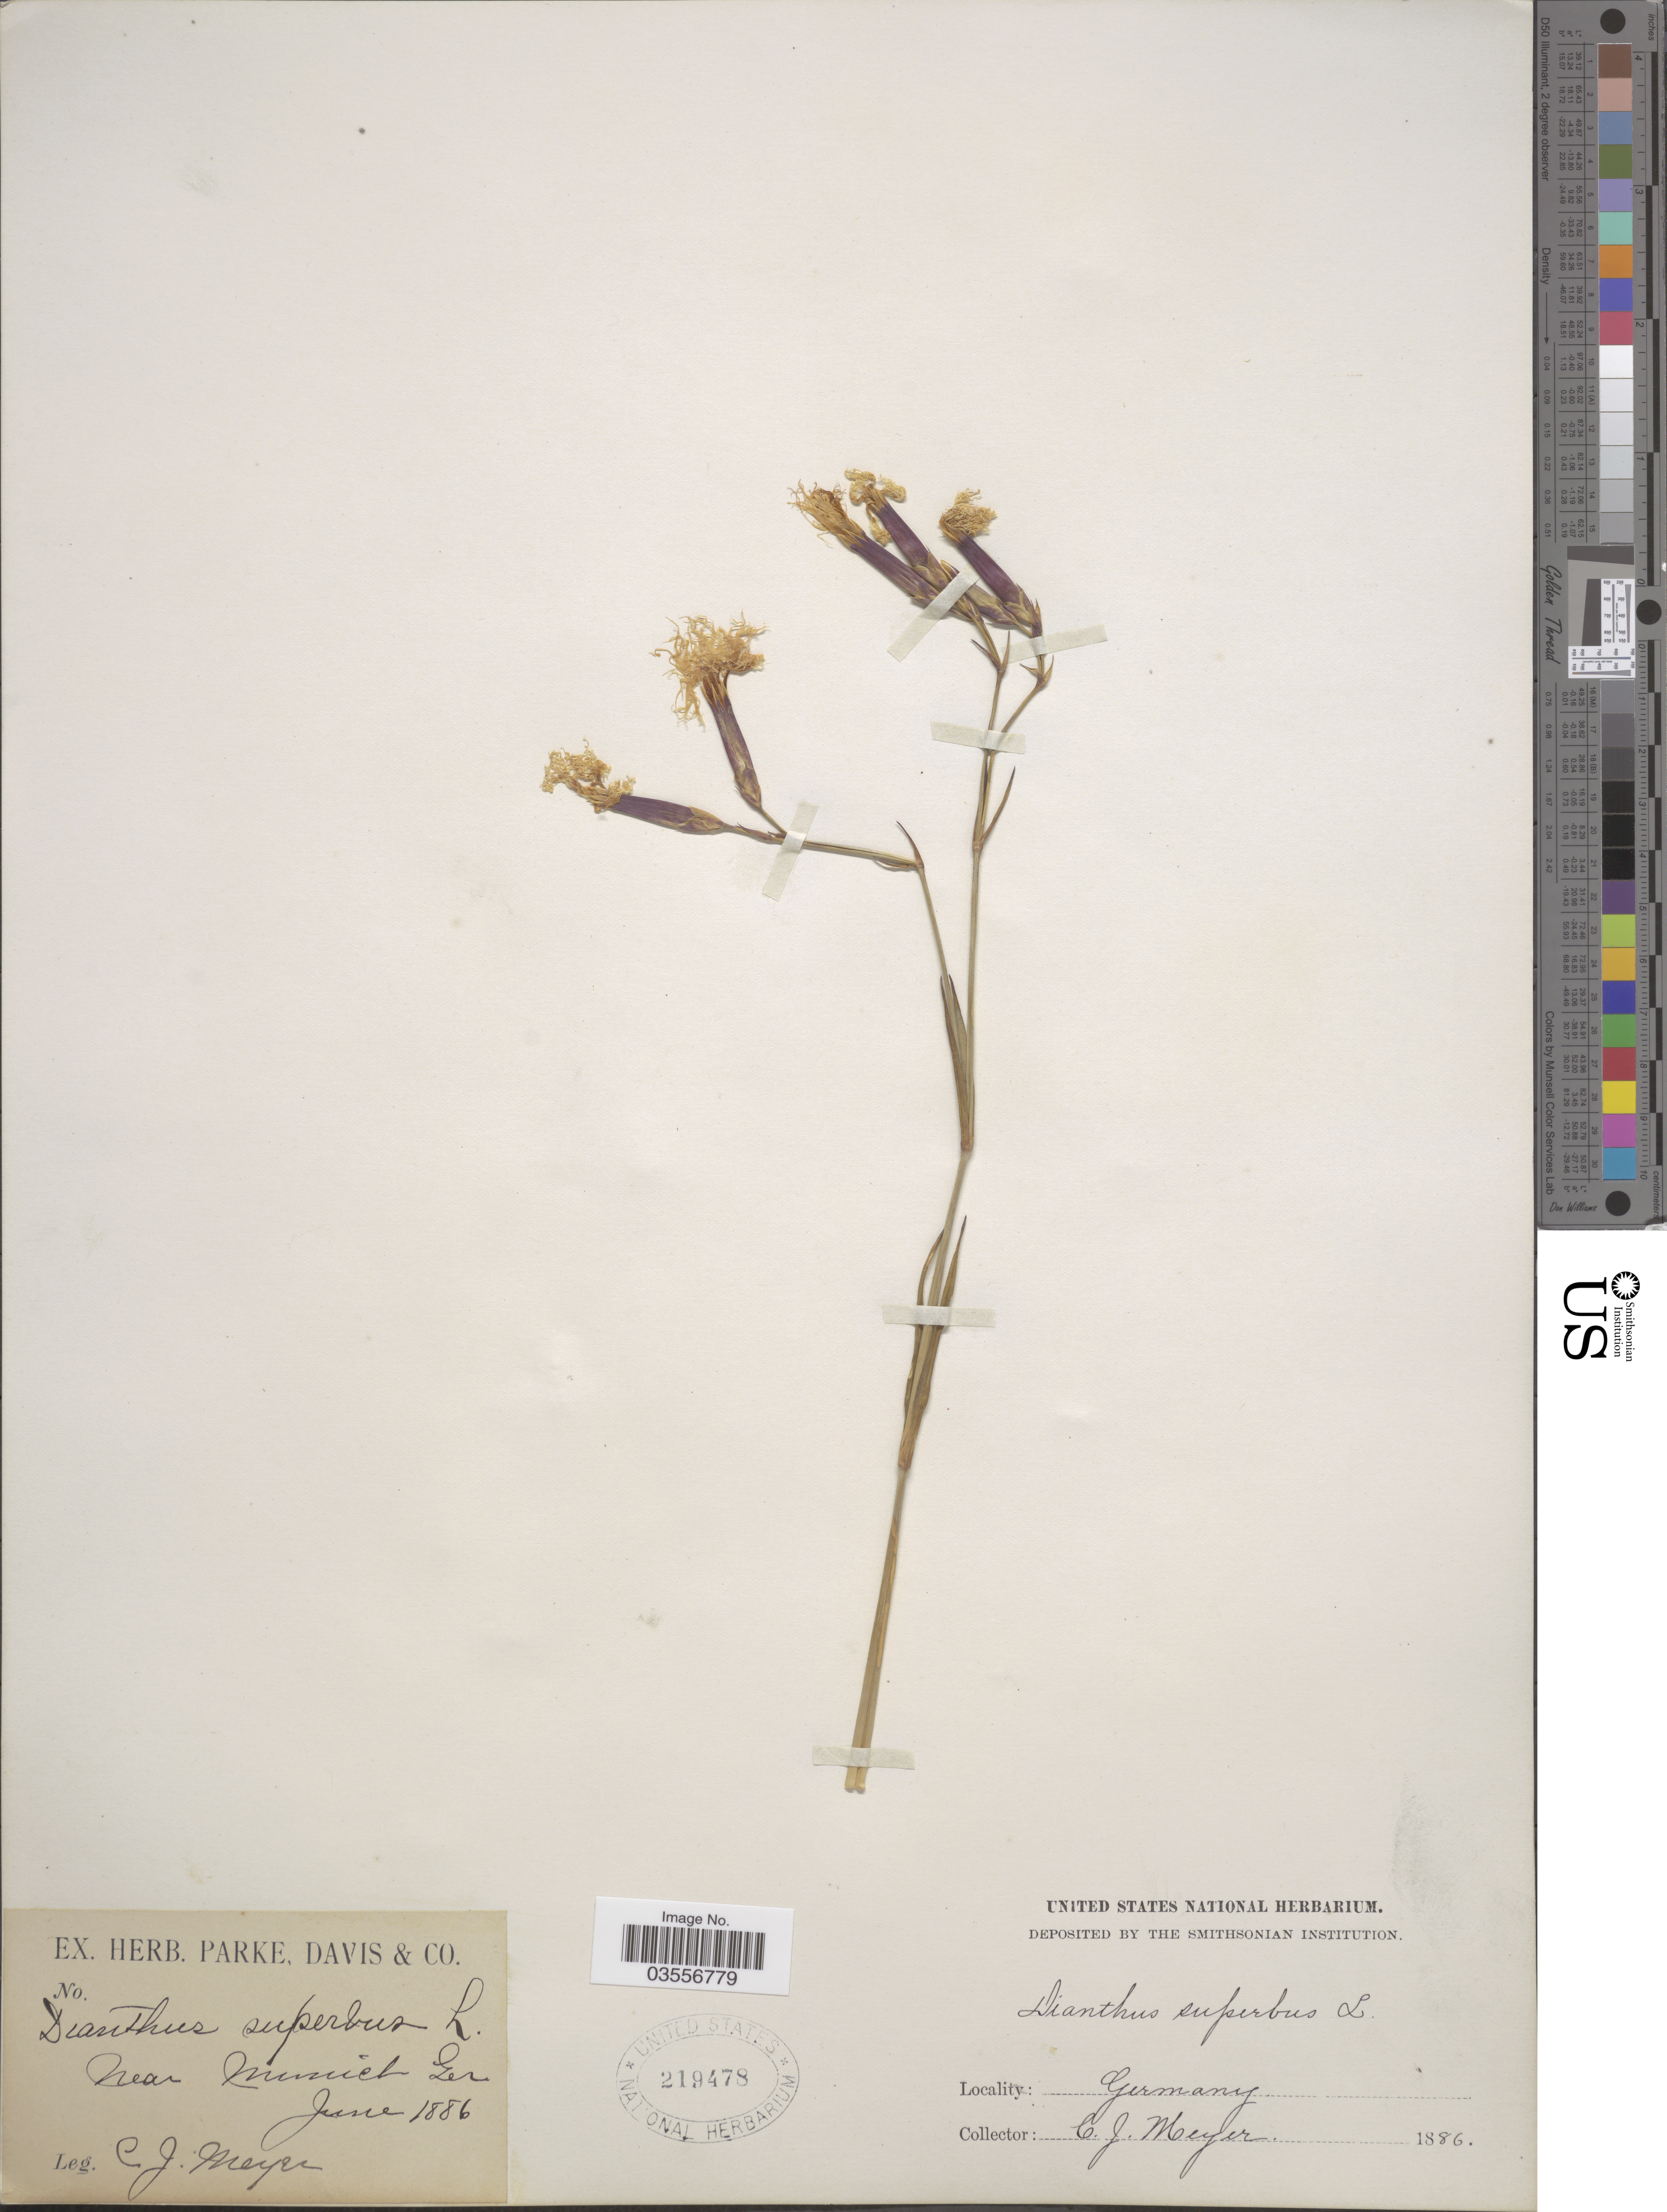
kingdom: Plantae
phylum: Tracheophyta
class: Magnoliopsida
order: Caryophyllales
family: Caryophyllaceae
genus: Dianthus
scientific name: Dianthus superbus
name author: L.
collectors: C. Meyer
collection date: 1886-06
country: Germany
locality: Near Munich Ger.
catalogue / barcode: US 219478